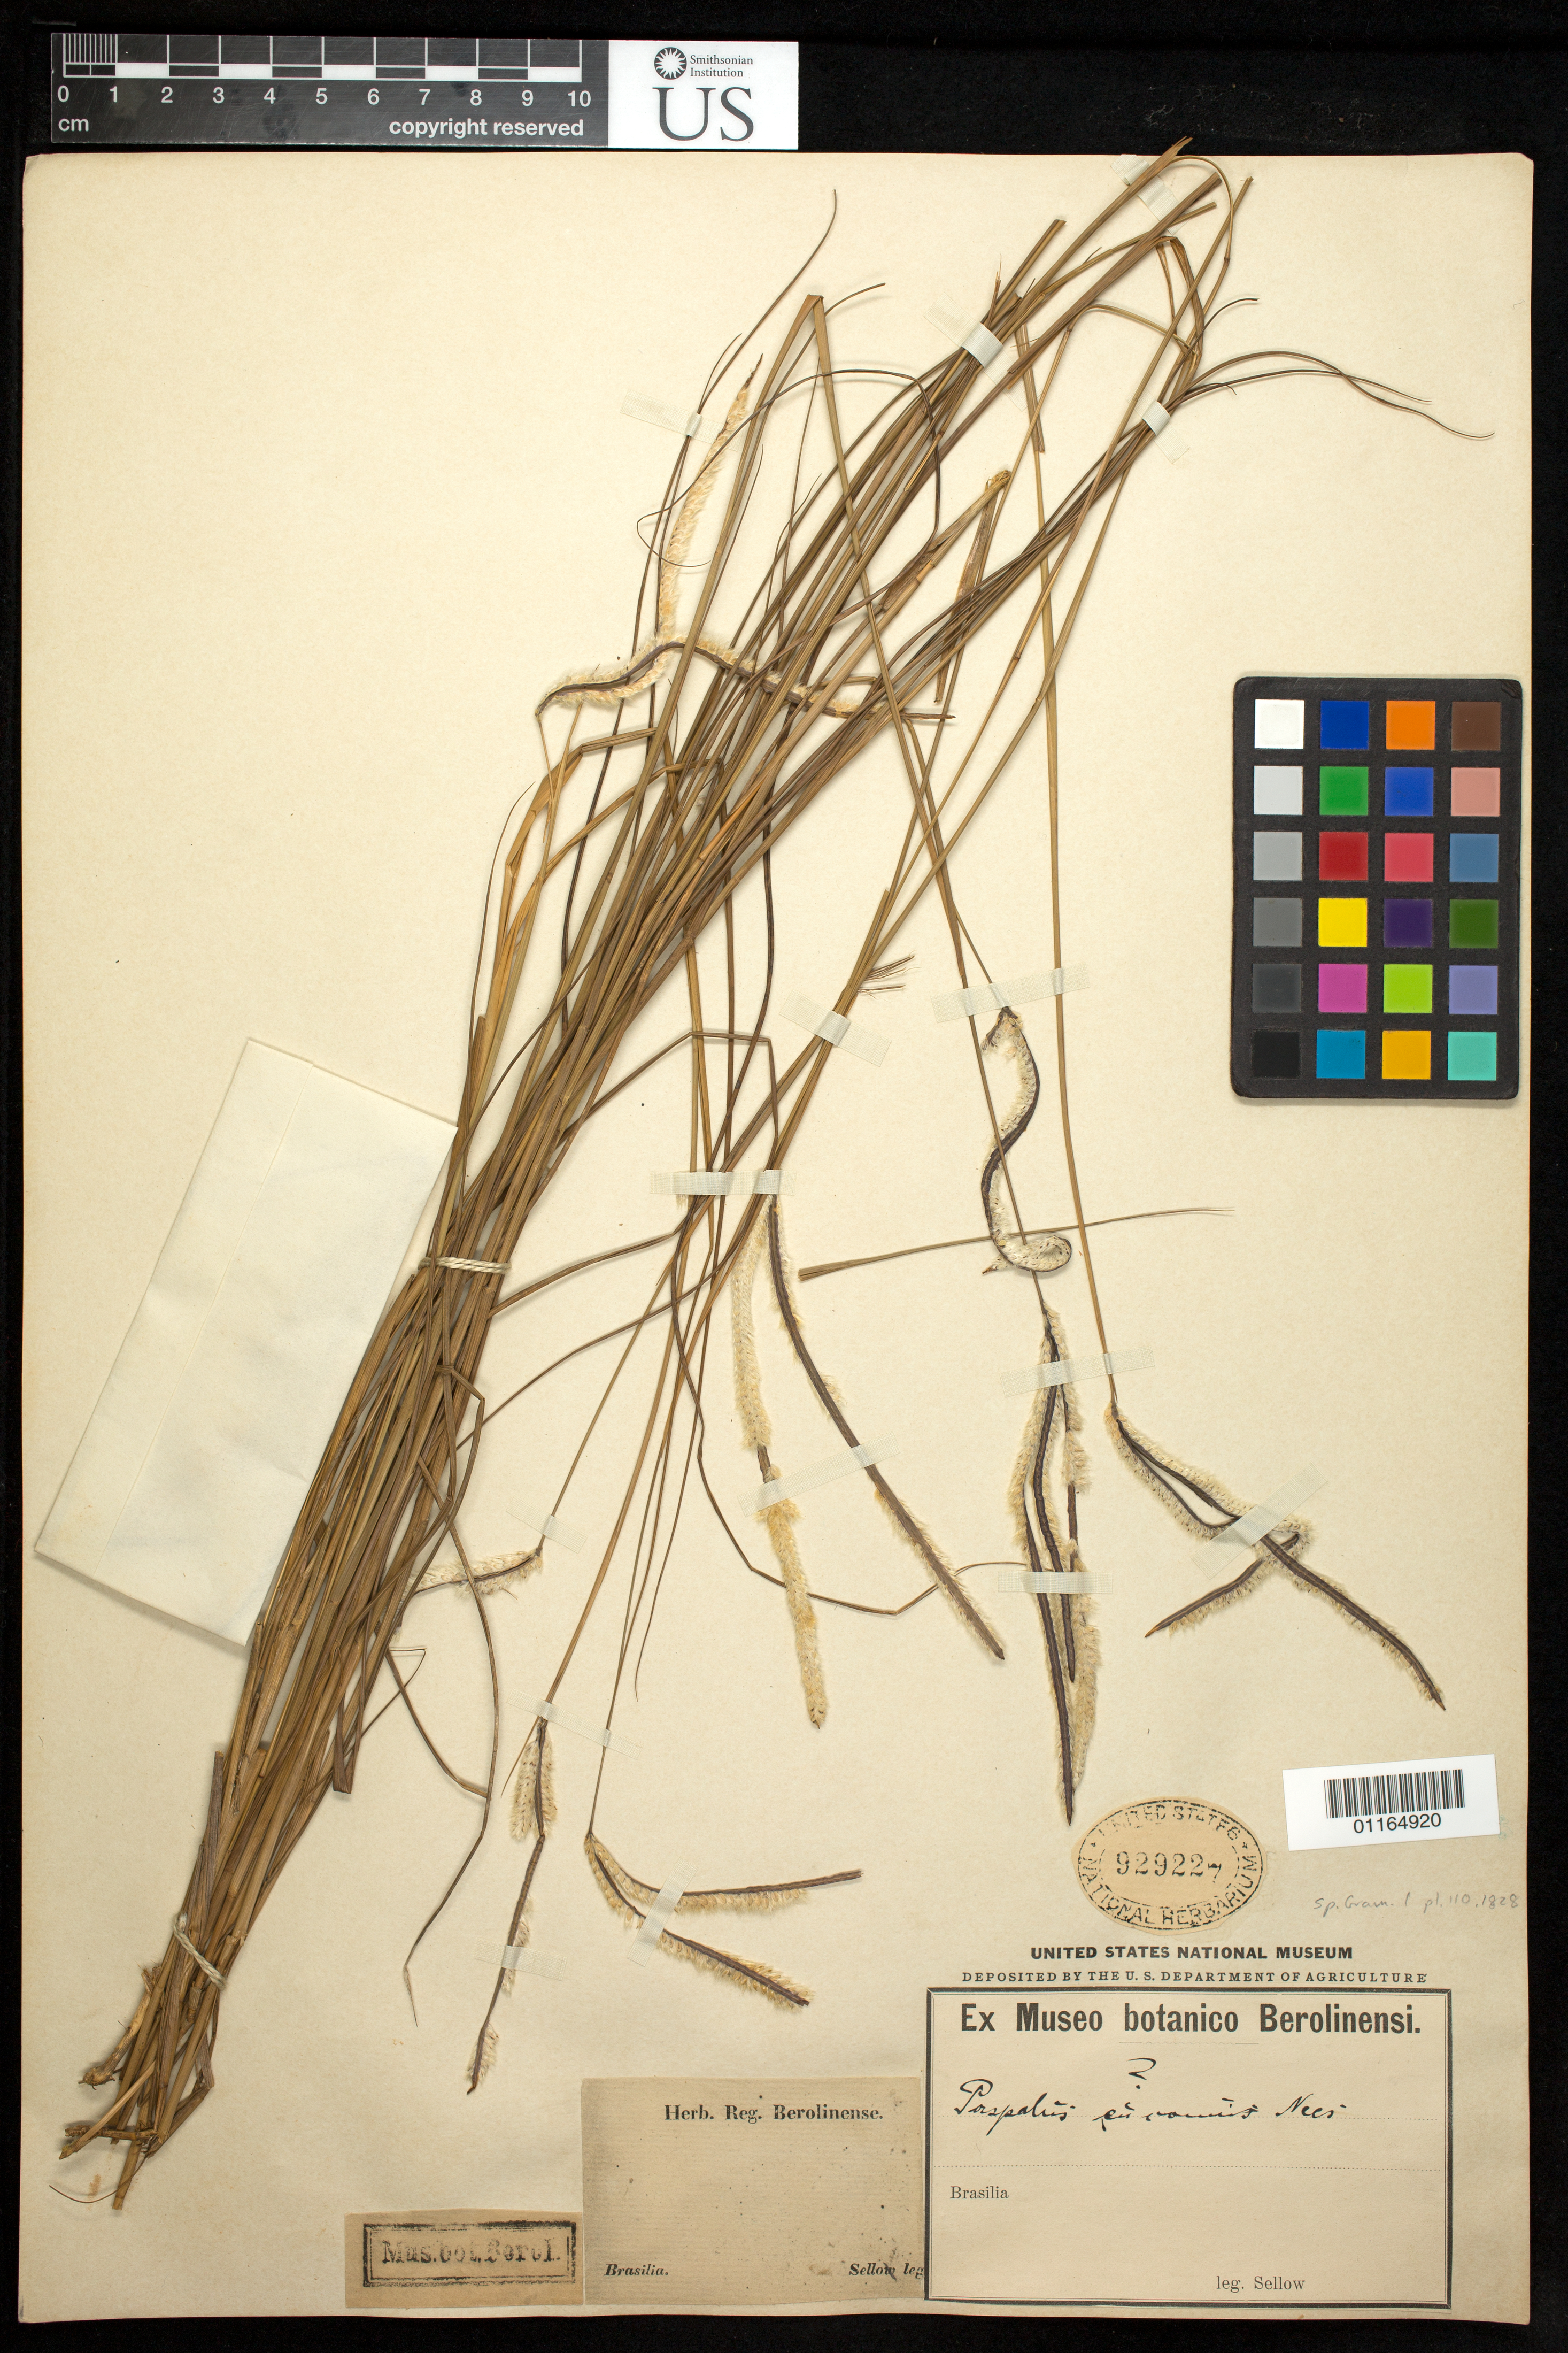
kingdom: Plantae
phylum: Tracheophyta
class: Liliopsida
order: Poales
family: Poaceae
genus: Paspalum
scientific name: Paspalum eucomum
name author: Nees ex Trin.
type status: Possible Type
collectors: F. Sellow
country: Brazil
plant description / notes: ex herb. Berlin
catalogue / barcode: US 929227